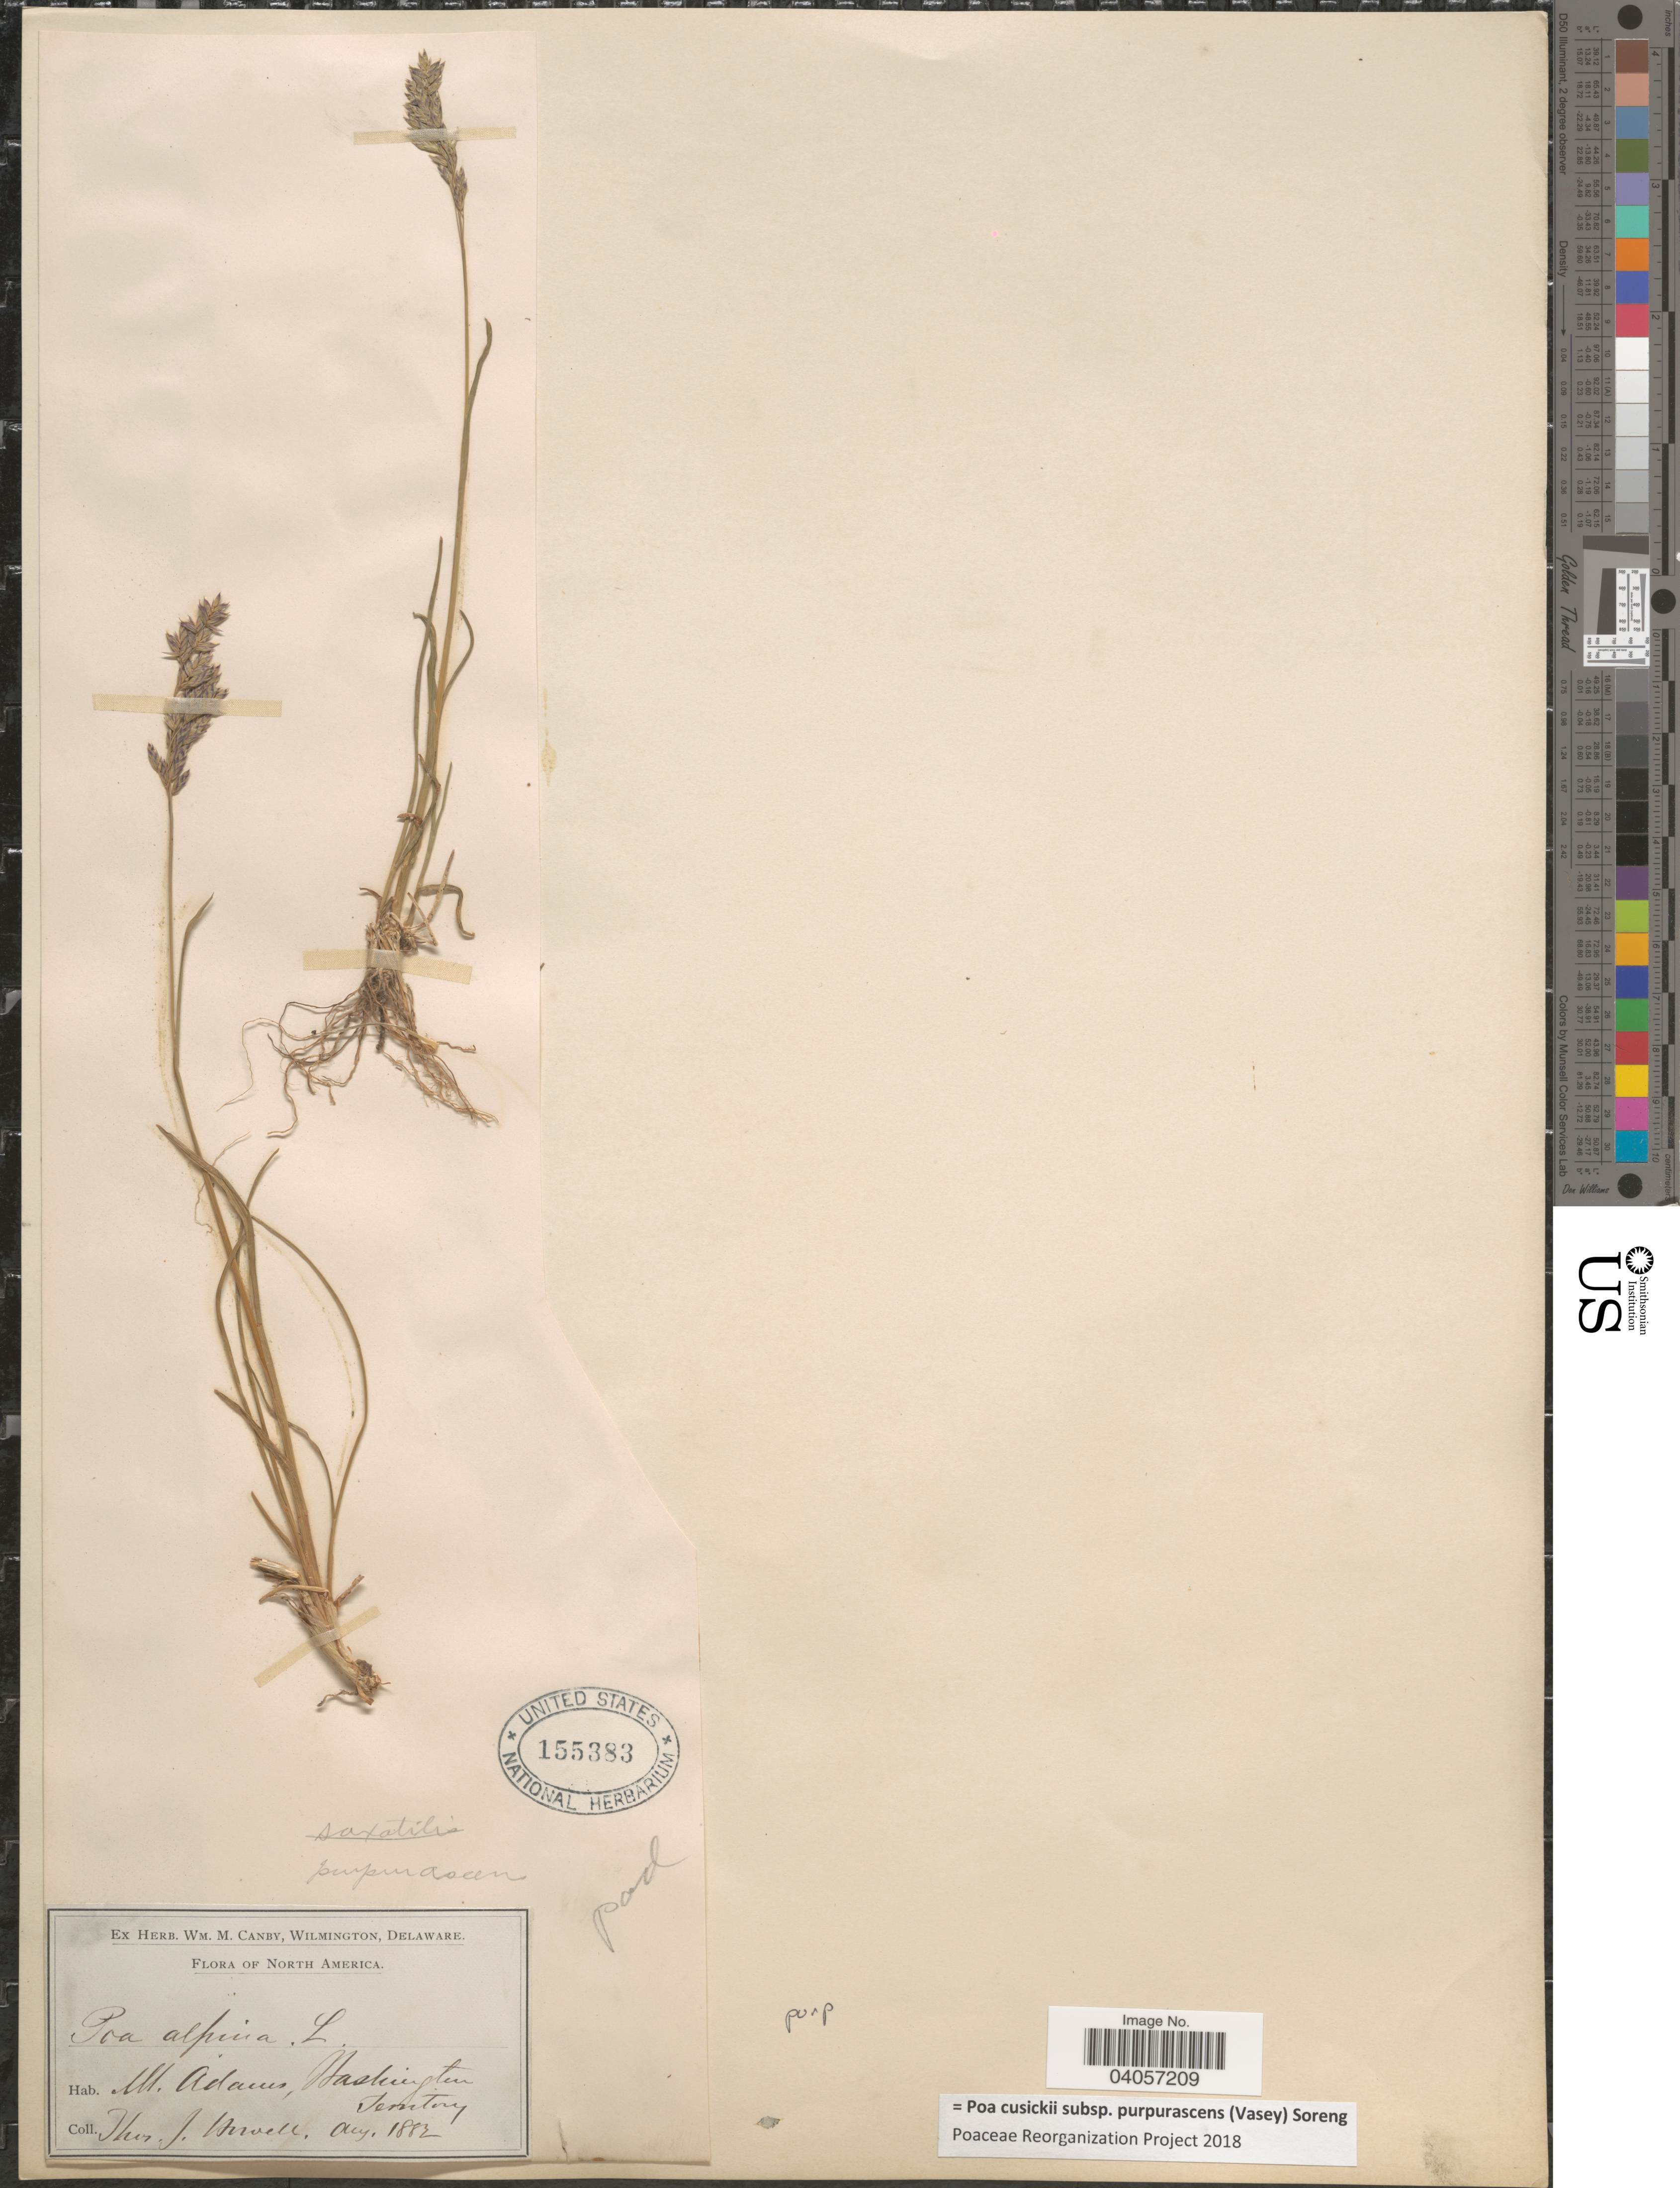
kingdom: Plantae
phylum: Tracheophyta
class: Liliopsida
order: Poales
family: Poaceae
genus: Poa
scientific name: Poa cusickii subsp. purpurascens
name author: (Vasey) Soreng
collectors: T. J. Howell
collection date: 1882-08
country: United States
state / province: Washington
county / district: Yakima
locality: Mt. Adams, Washington Territory.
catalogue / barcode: US 155383